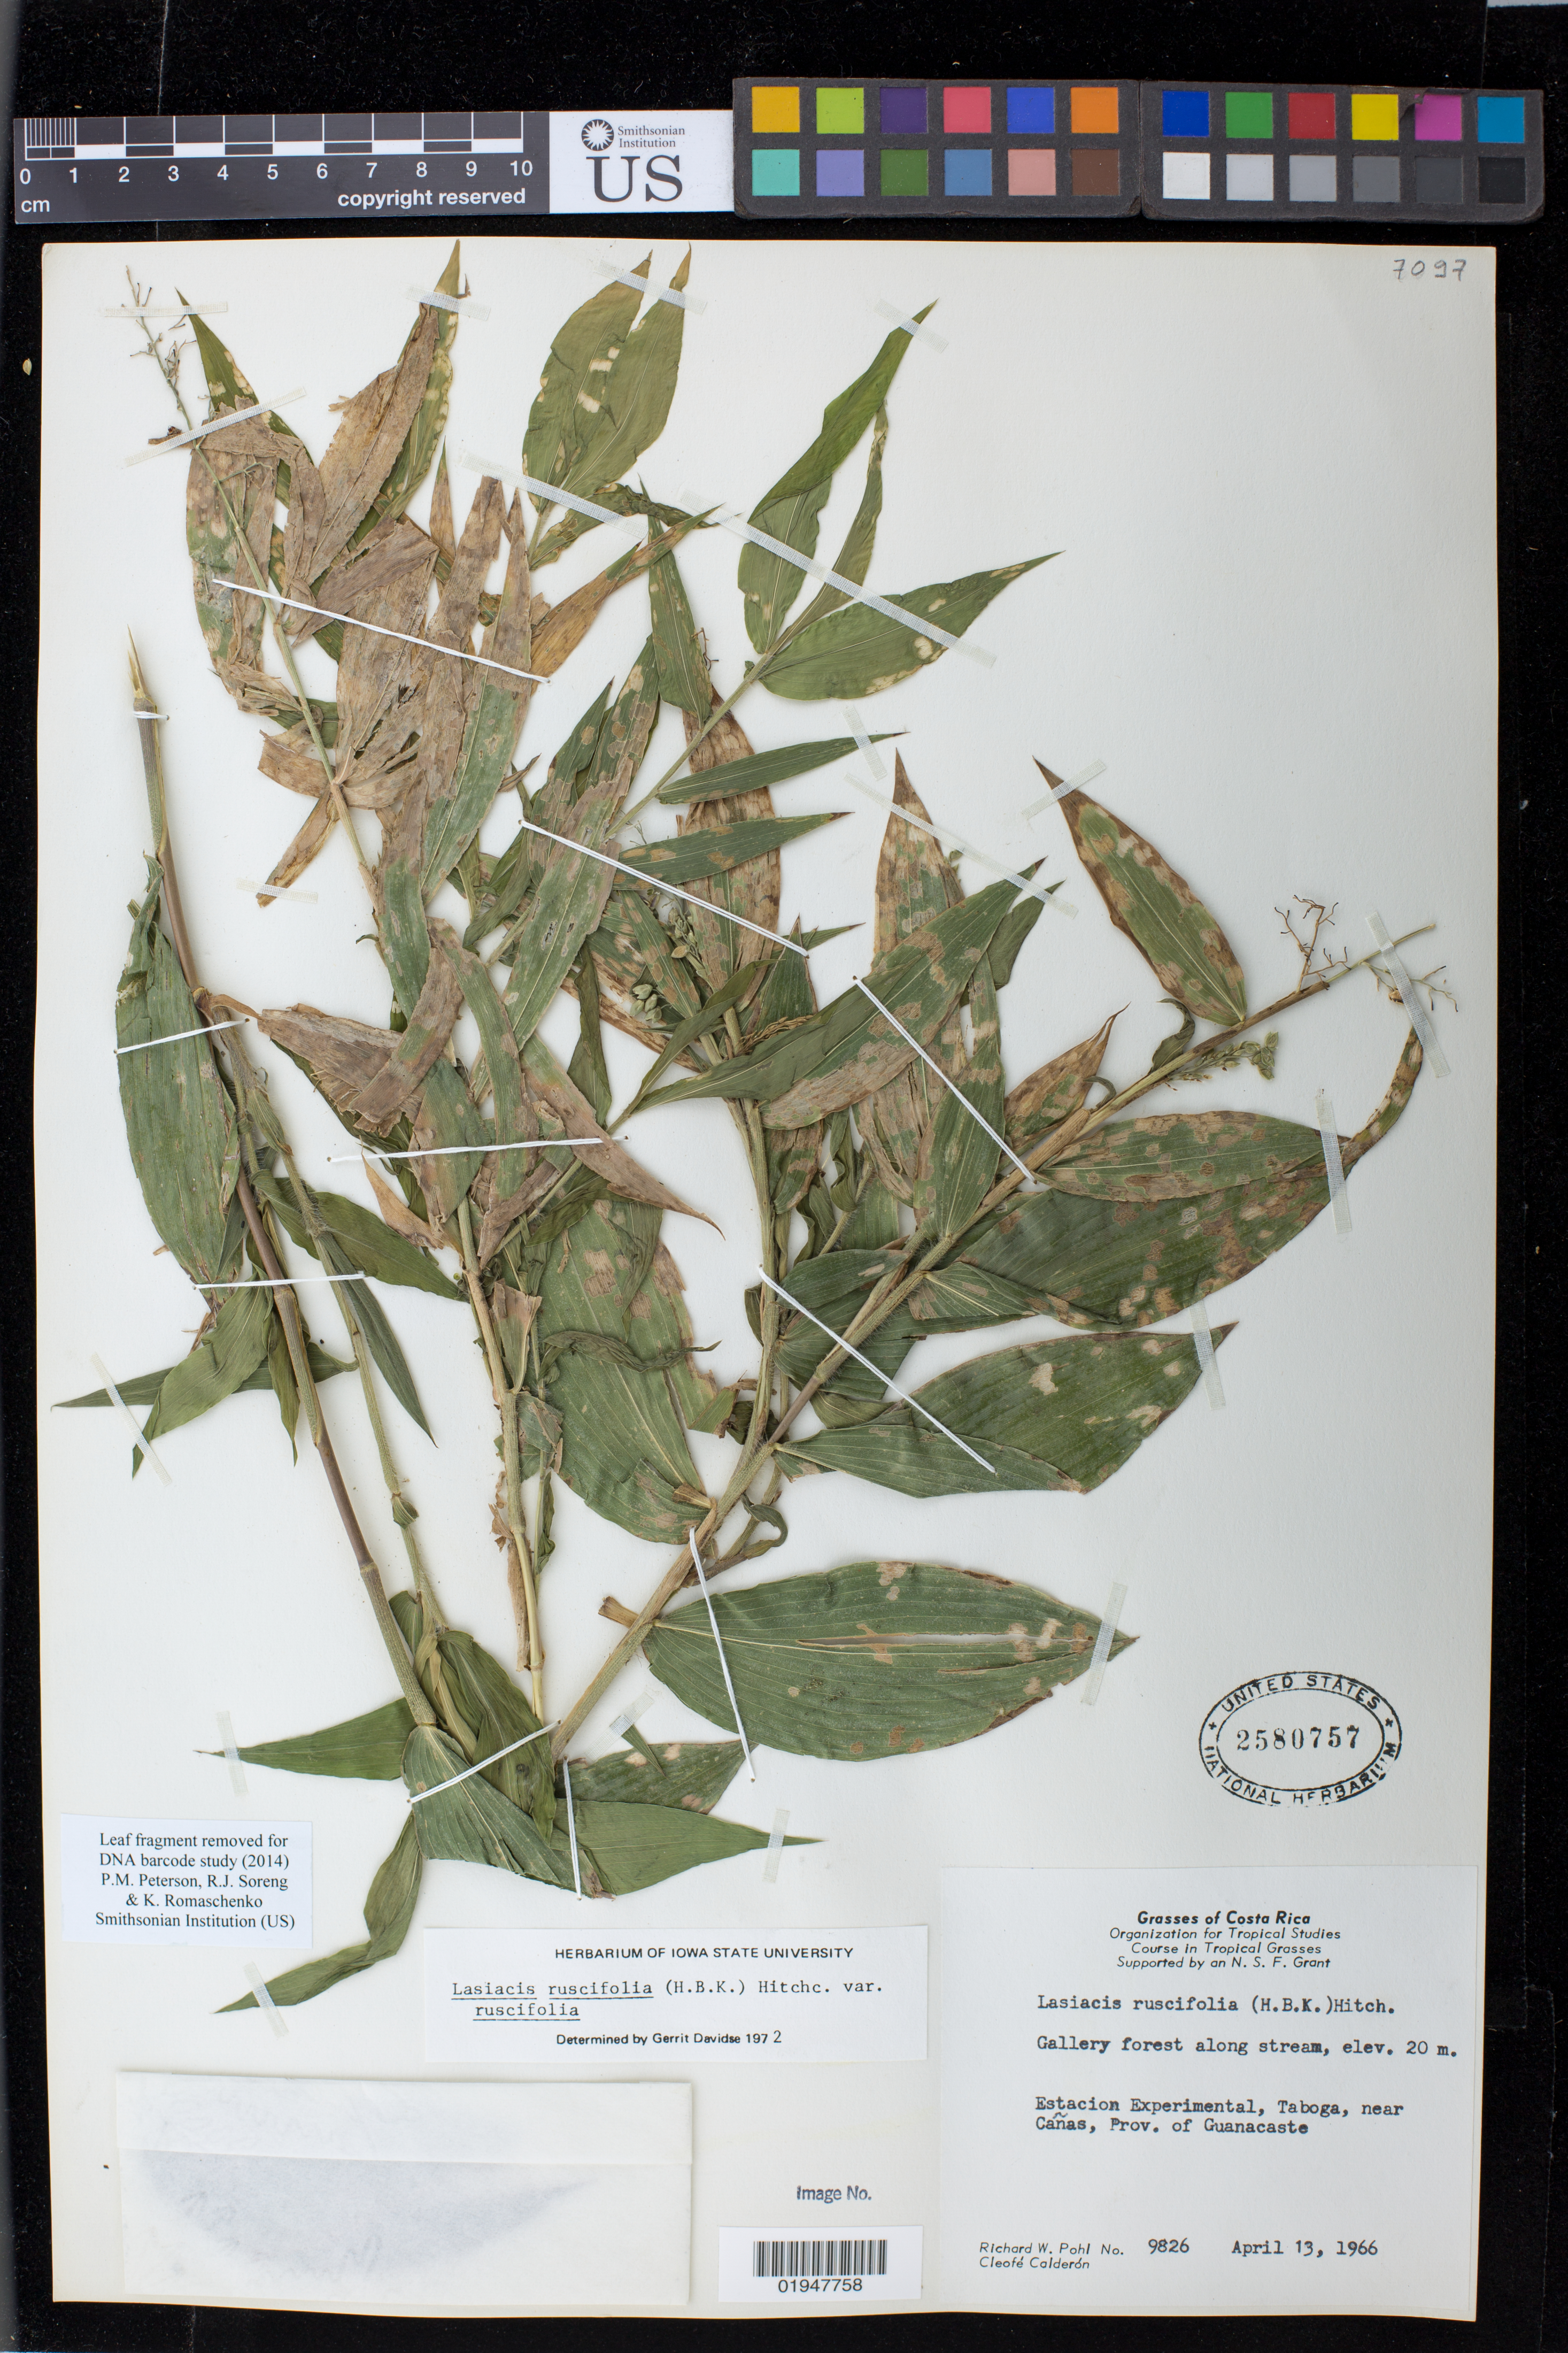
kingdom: Plantae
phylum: Tracheophyta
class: Liliopsida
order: Poales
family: Poaceae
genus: Lasiacis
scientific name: Lasiacis ruscifolia var. ruscifolia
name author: (Kunth) Hitchc.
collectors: R. W. Pohl & C. E. Calderón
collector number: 9826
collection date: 1966-04-13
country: Costa Rica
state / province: Guanacaste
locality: Estacion Experimental, Taboga, near Cañas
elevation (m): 20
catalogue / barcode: US 2580757